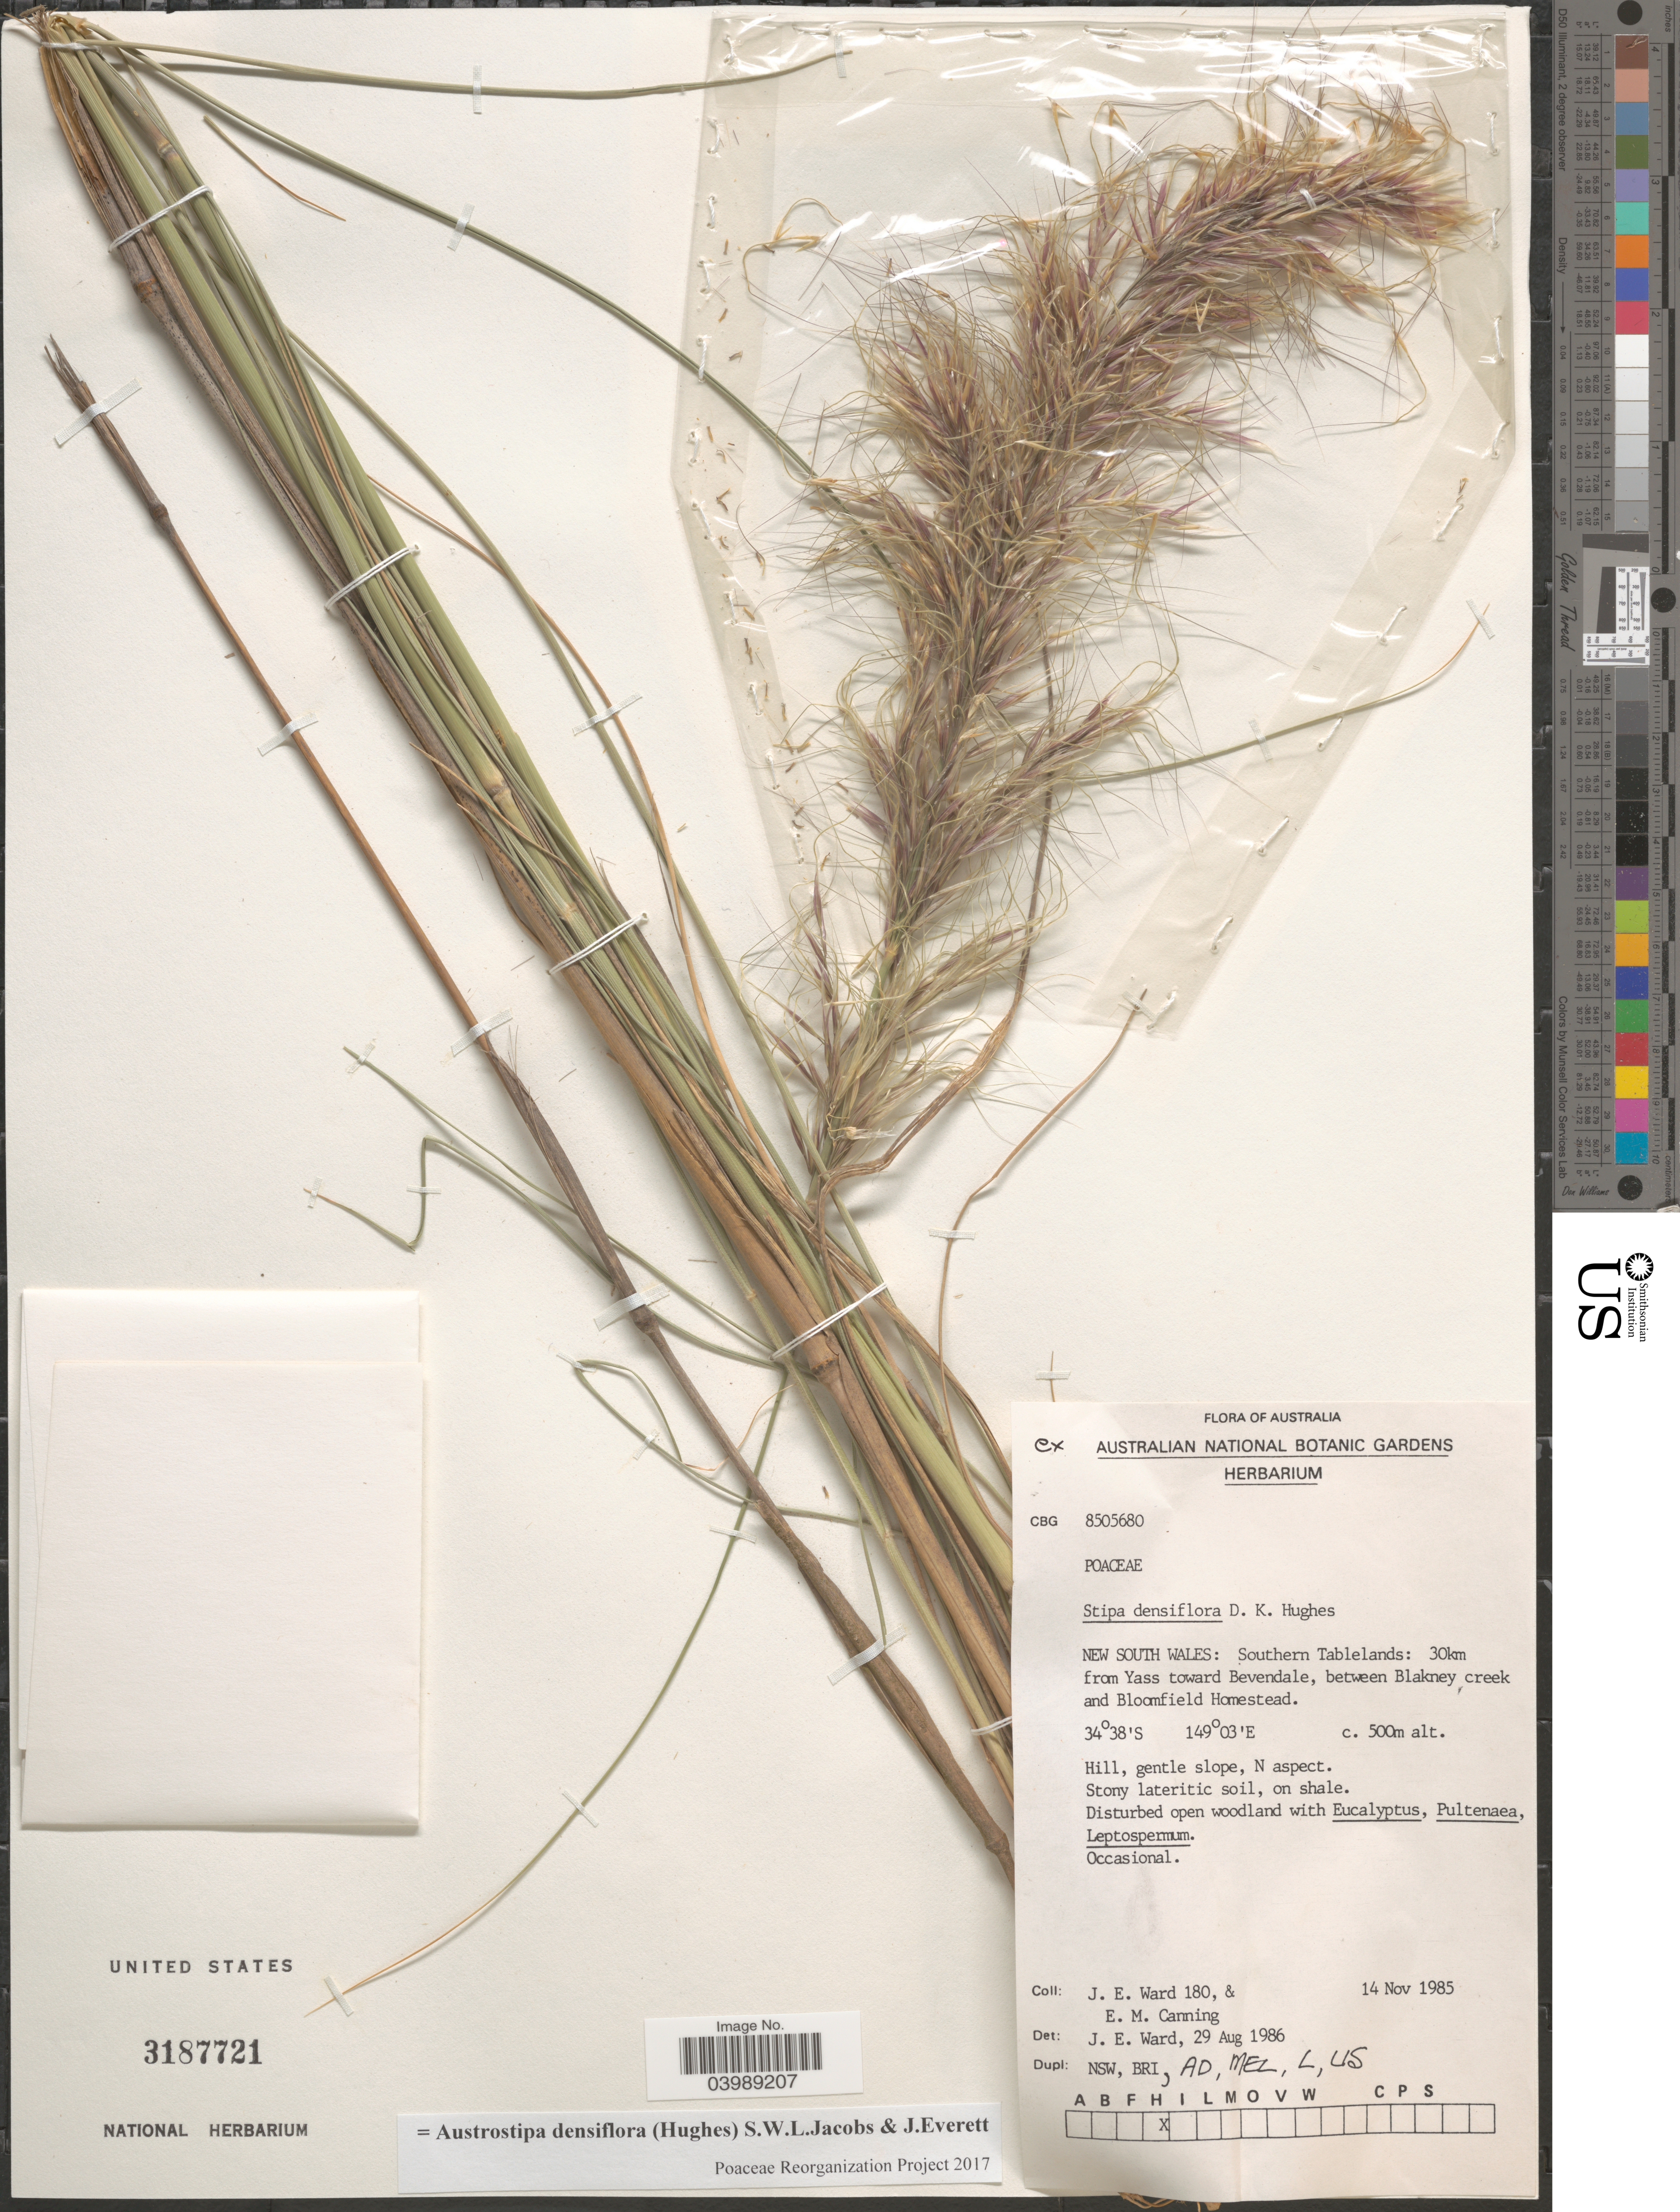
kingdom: Plantae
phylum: Tracheophyta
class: Liliopsida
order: Poales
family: Poaceae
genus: Austrostipa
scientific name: Austrostipa densiflora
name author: (Hughes) S.W.L. Jacobs & J. Everett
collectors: J. E. Howard & E. Canning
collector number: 180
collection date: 1985-11-14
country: Australia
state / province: New South Wales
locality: Southern Tablelands: 30km from Yass toward bevendale, between Blakney creek and Bloomfield Homestead.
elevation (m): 500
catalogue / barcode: US 3187721